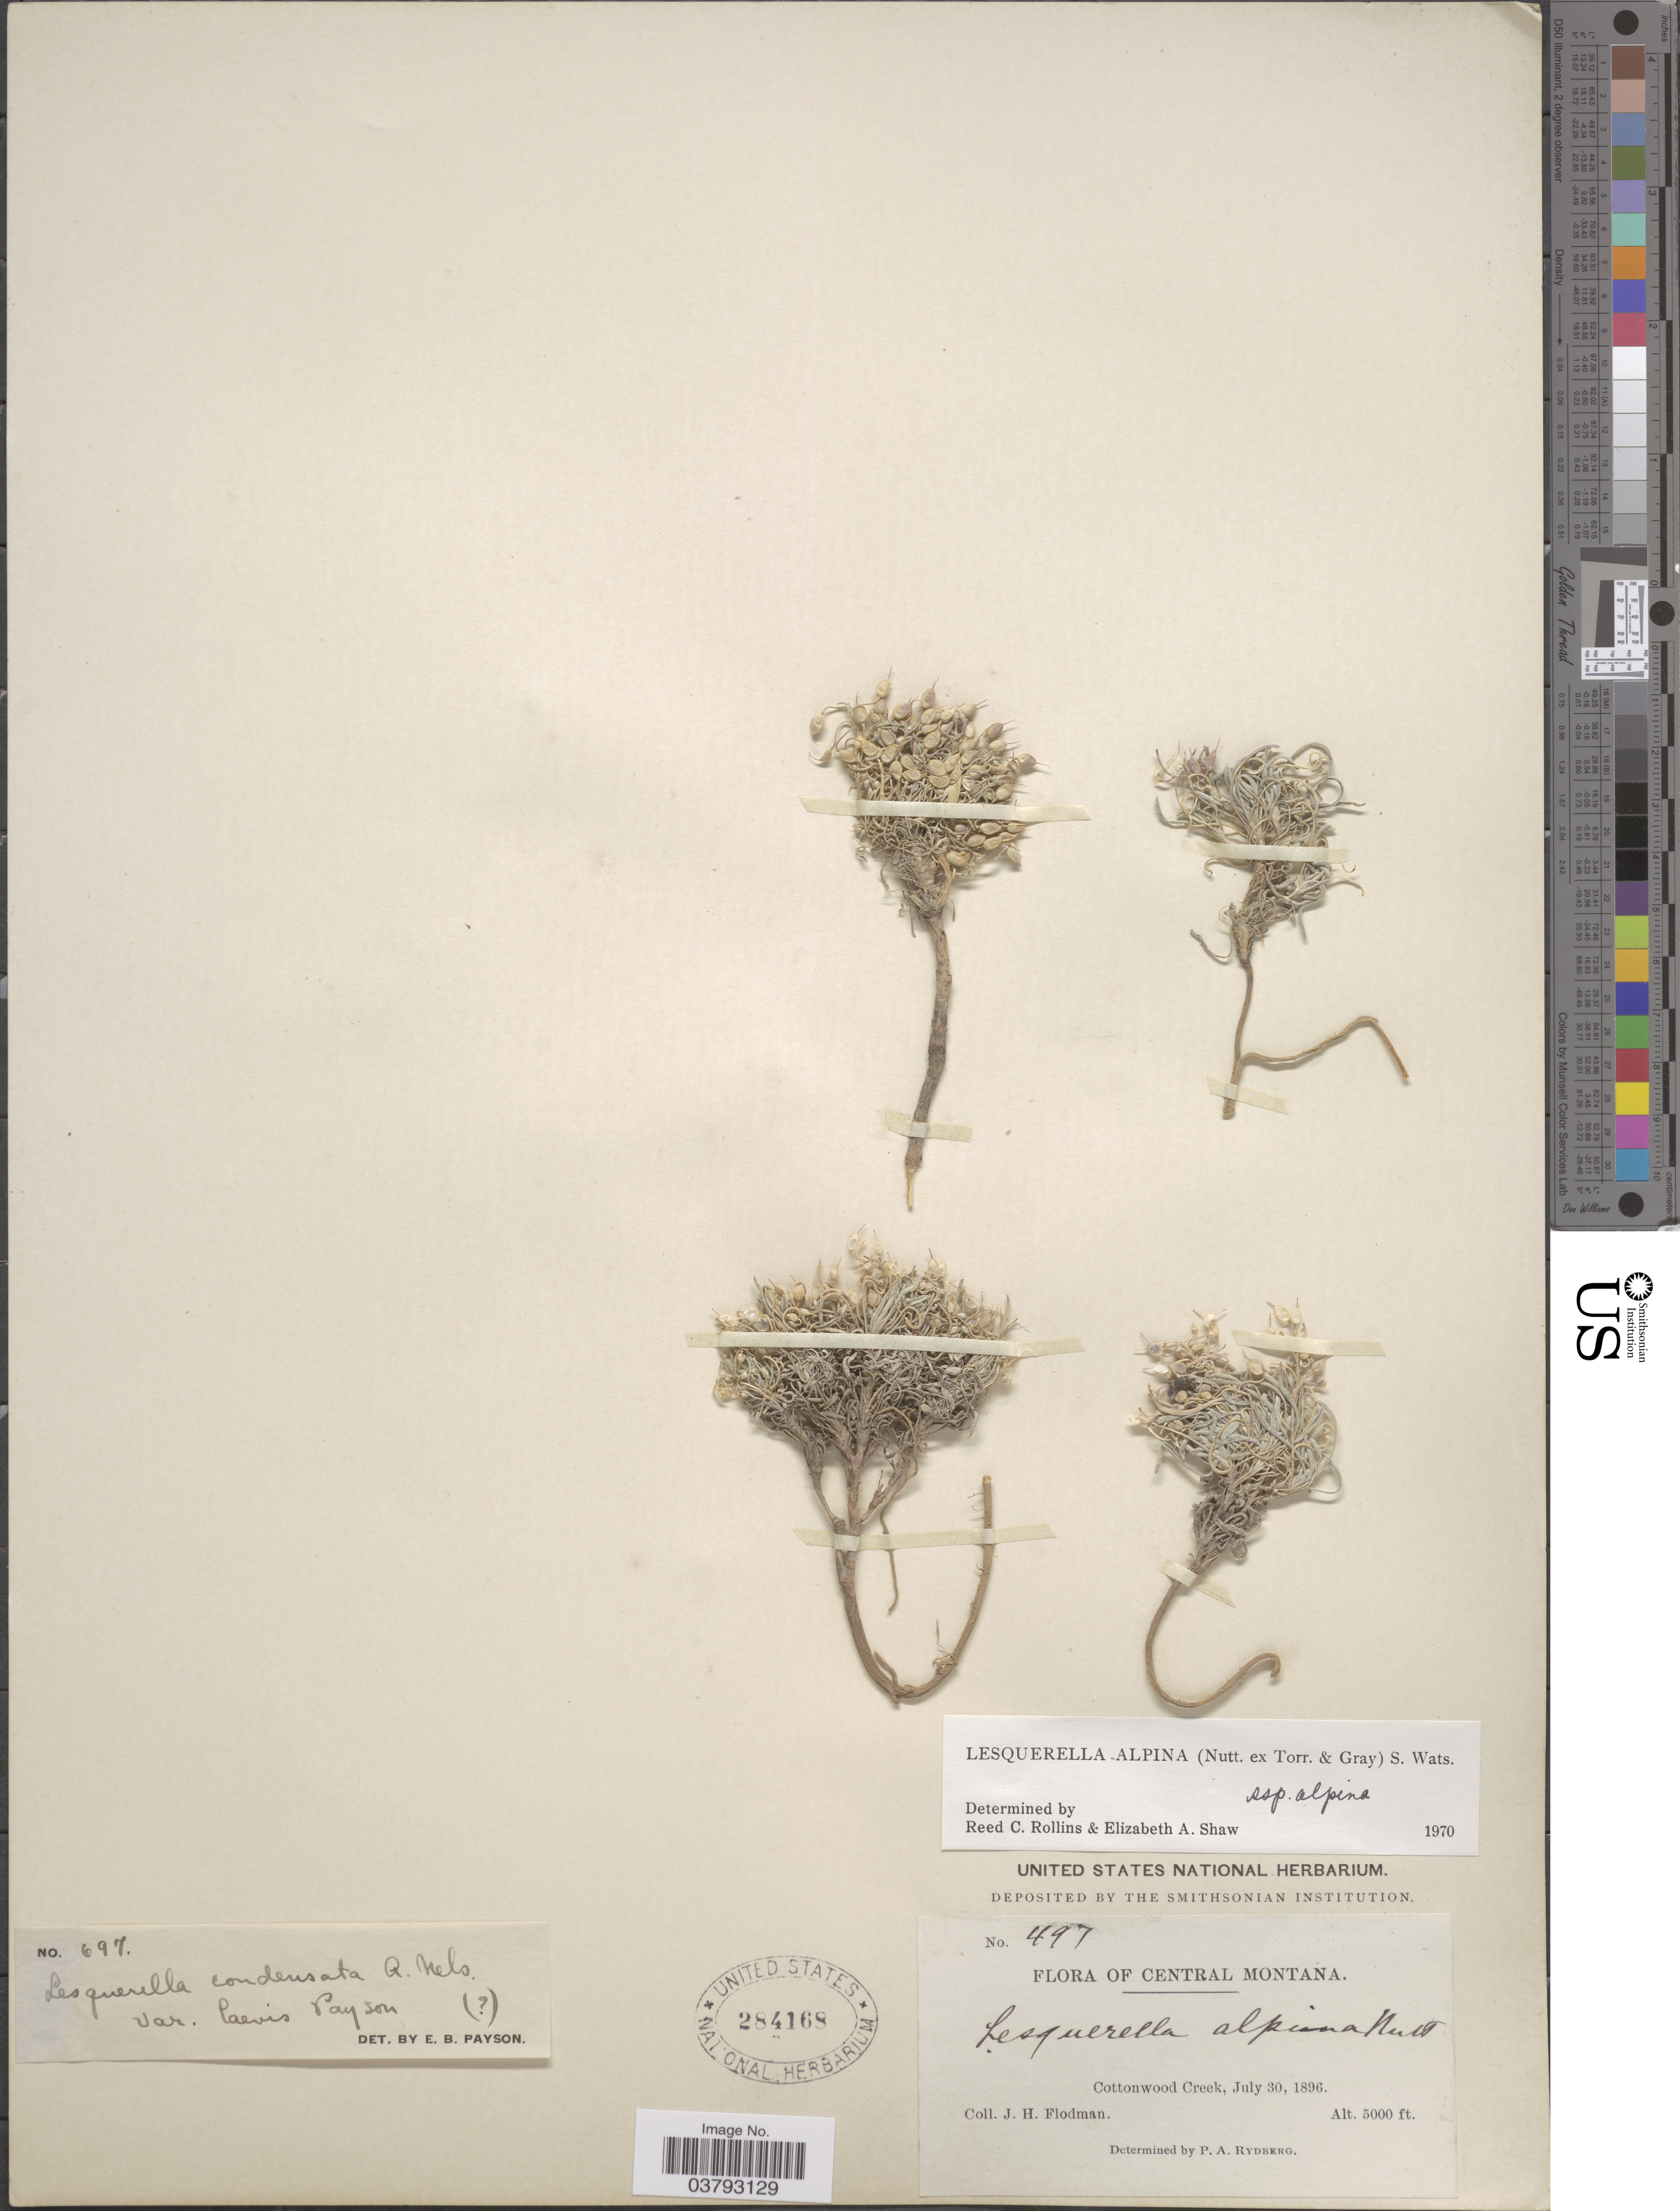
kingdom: Plantae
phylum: Tracheophyta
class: Magnoliopsida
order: Brassicales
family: Brassicaceae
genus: Lesquerella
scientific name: Lesquerella alpina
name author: (Nutt.) S. Watson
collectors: J. Flodman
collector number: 497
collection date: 1896-07-30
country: United States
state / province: Montana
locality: Central Montana. Cottonwood Creek.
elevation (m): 1524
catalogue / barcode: US 284168